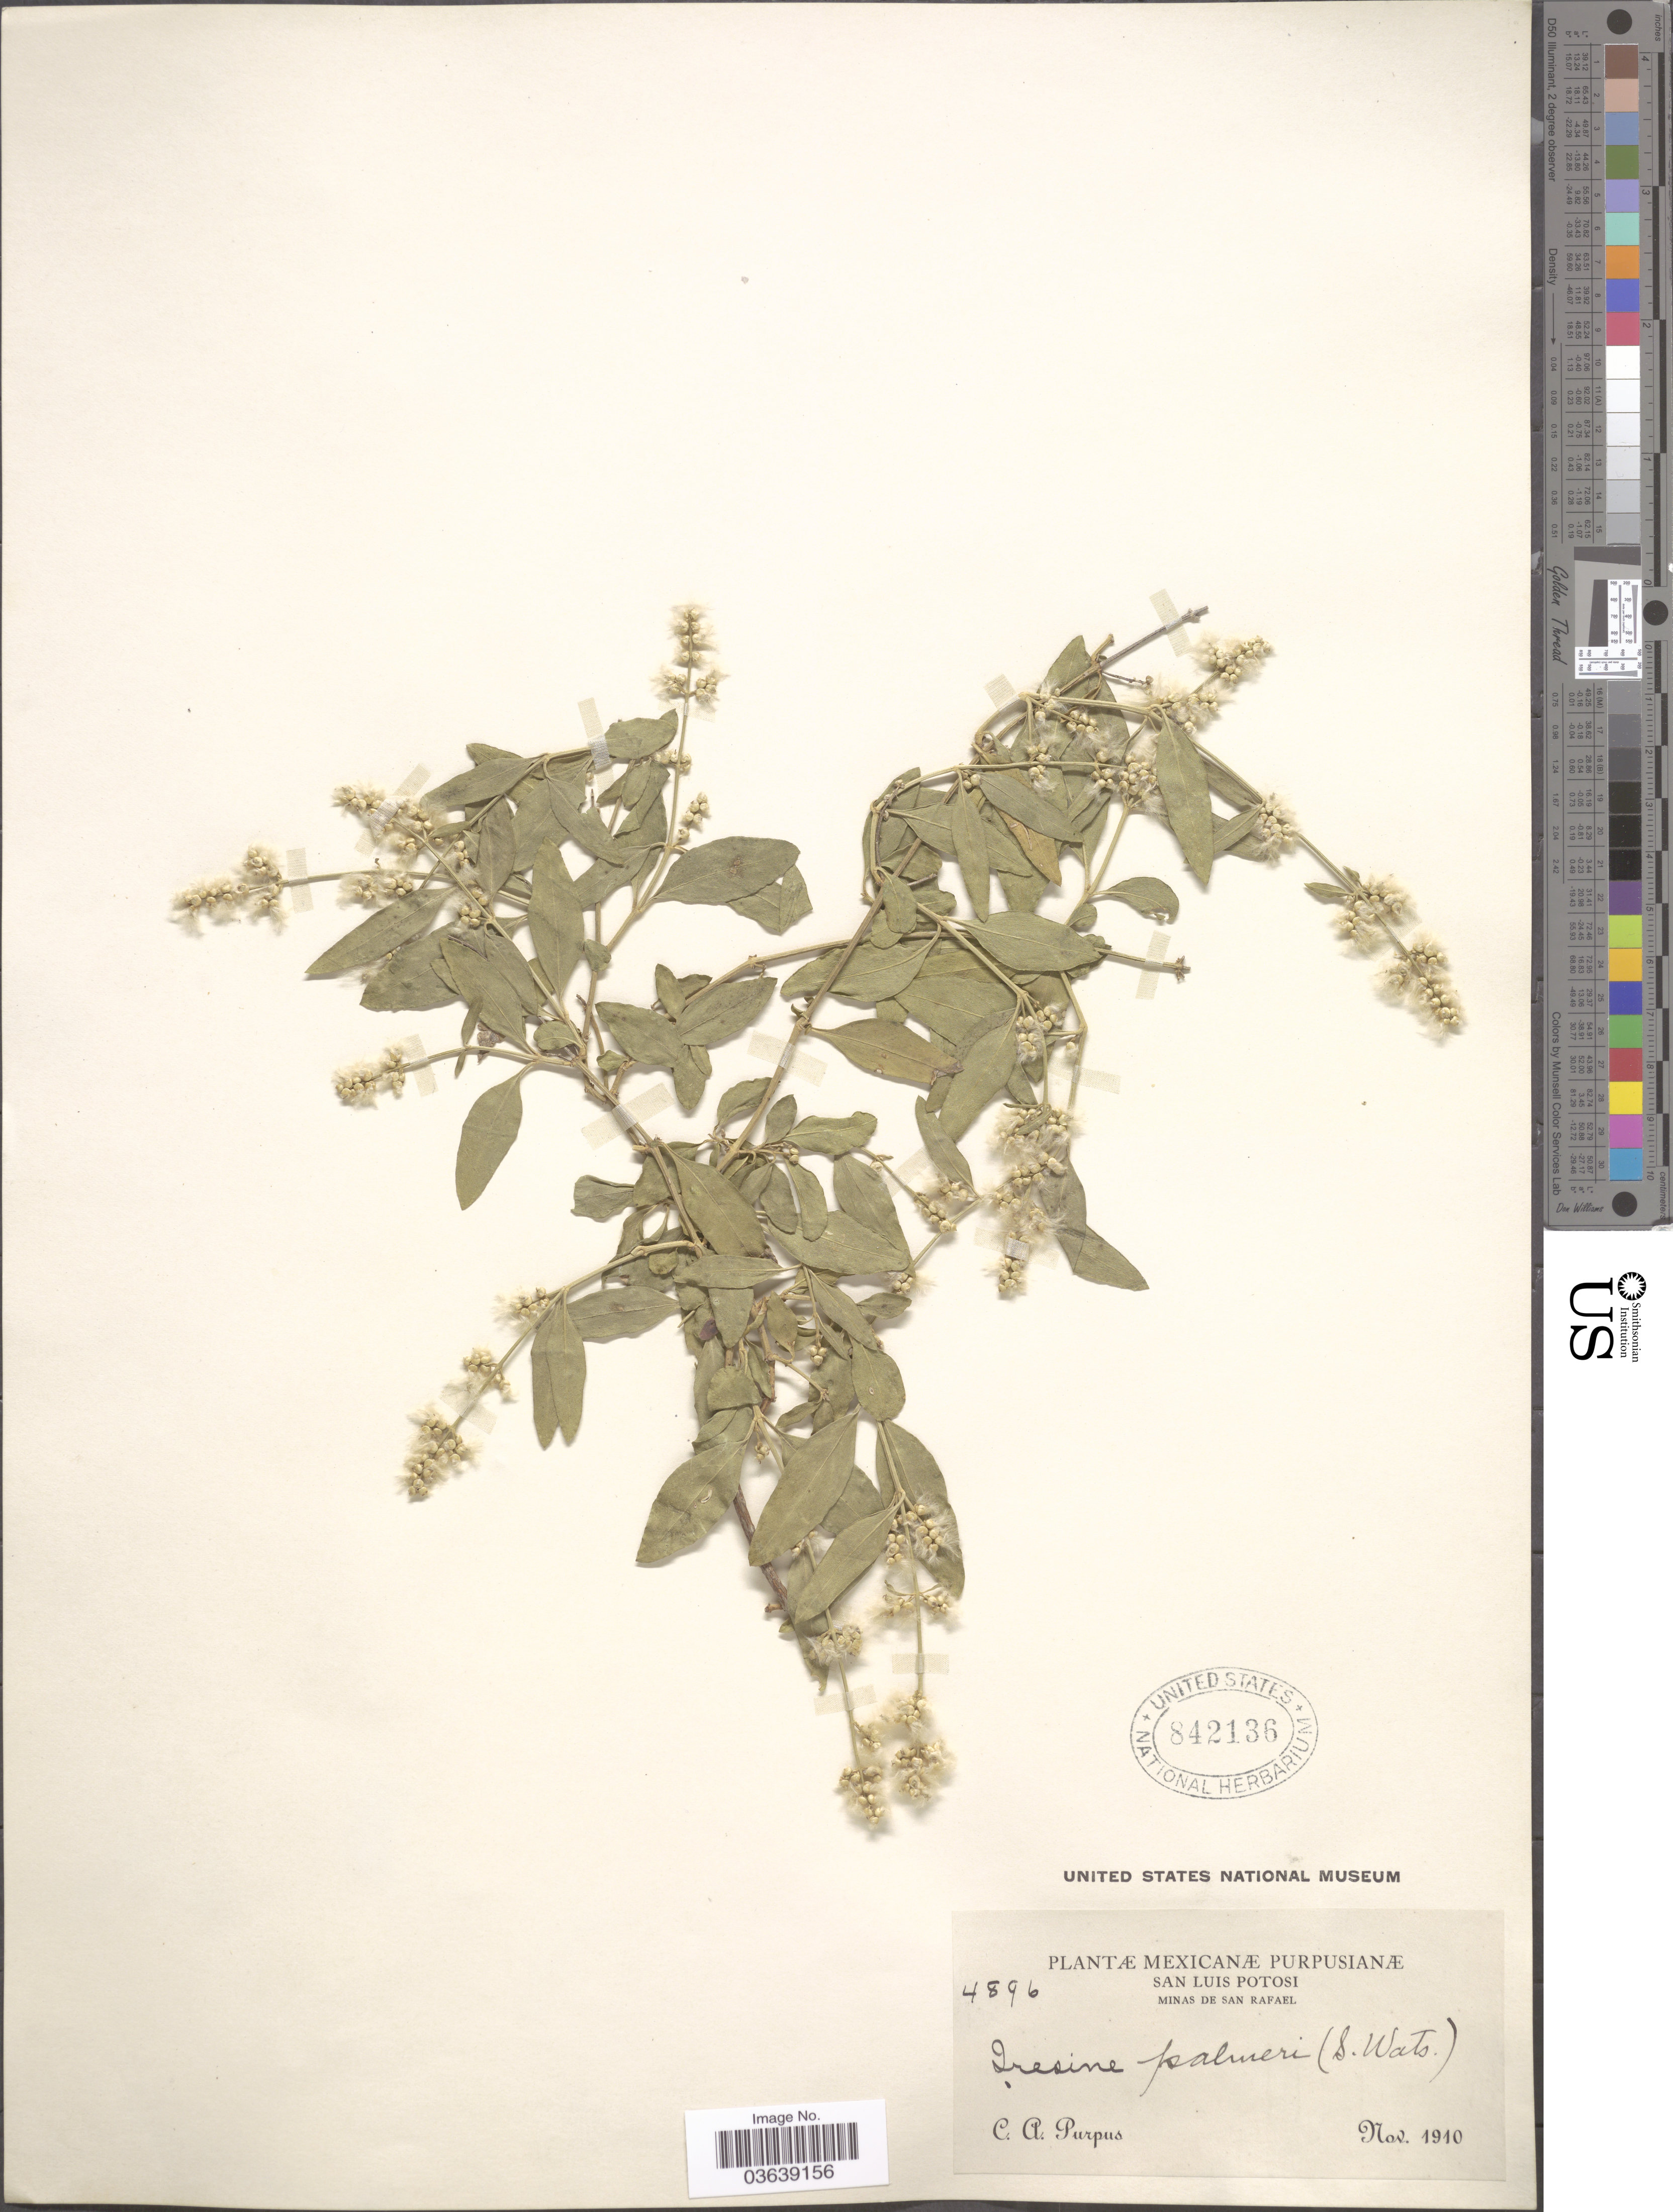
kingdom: Plantae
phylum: Tracheophyta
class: Magnoliopsida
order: Caryophyllales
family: Amaranthaceae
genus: Iresine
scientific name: Iresine palmeri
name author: (S. Watson) Standl.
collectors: C. A. Purpus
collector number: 4896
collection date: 1910-11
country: Mexico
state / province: San Luis Potosí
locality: Minas de San Rafael.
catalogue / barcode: US 842136